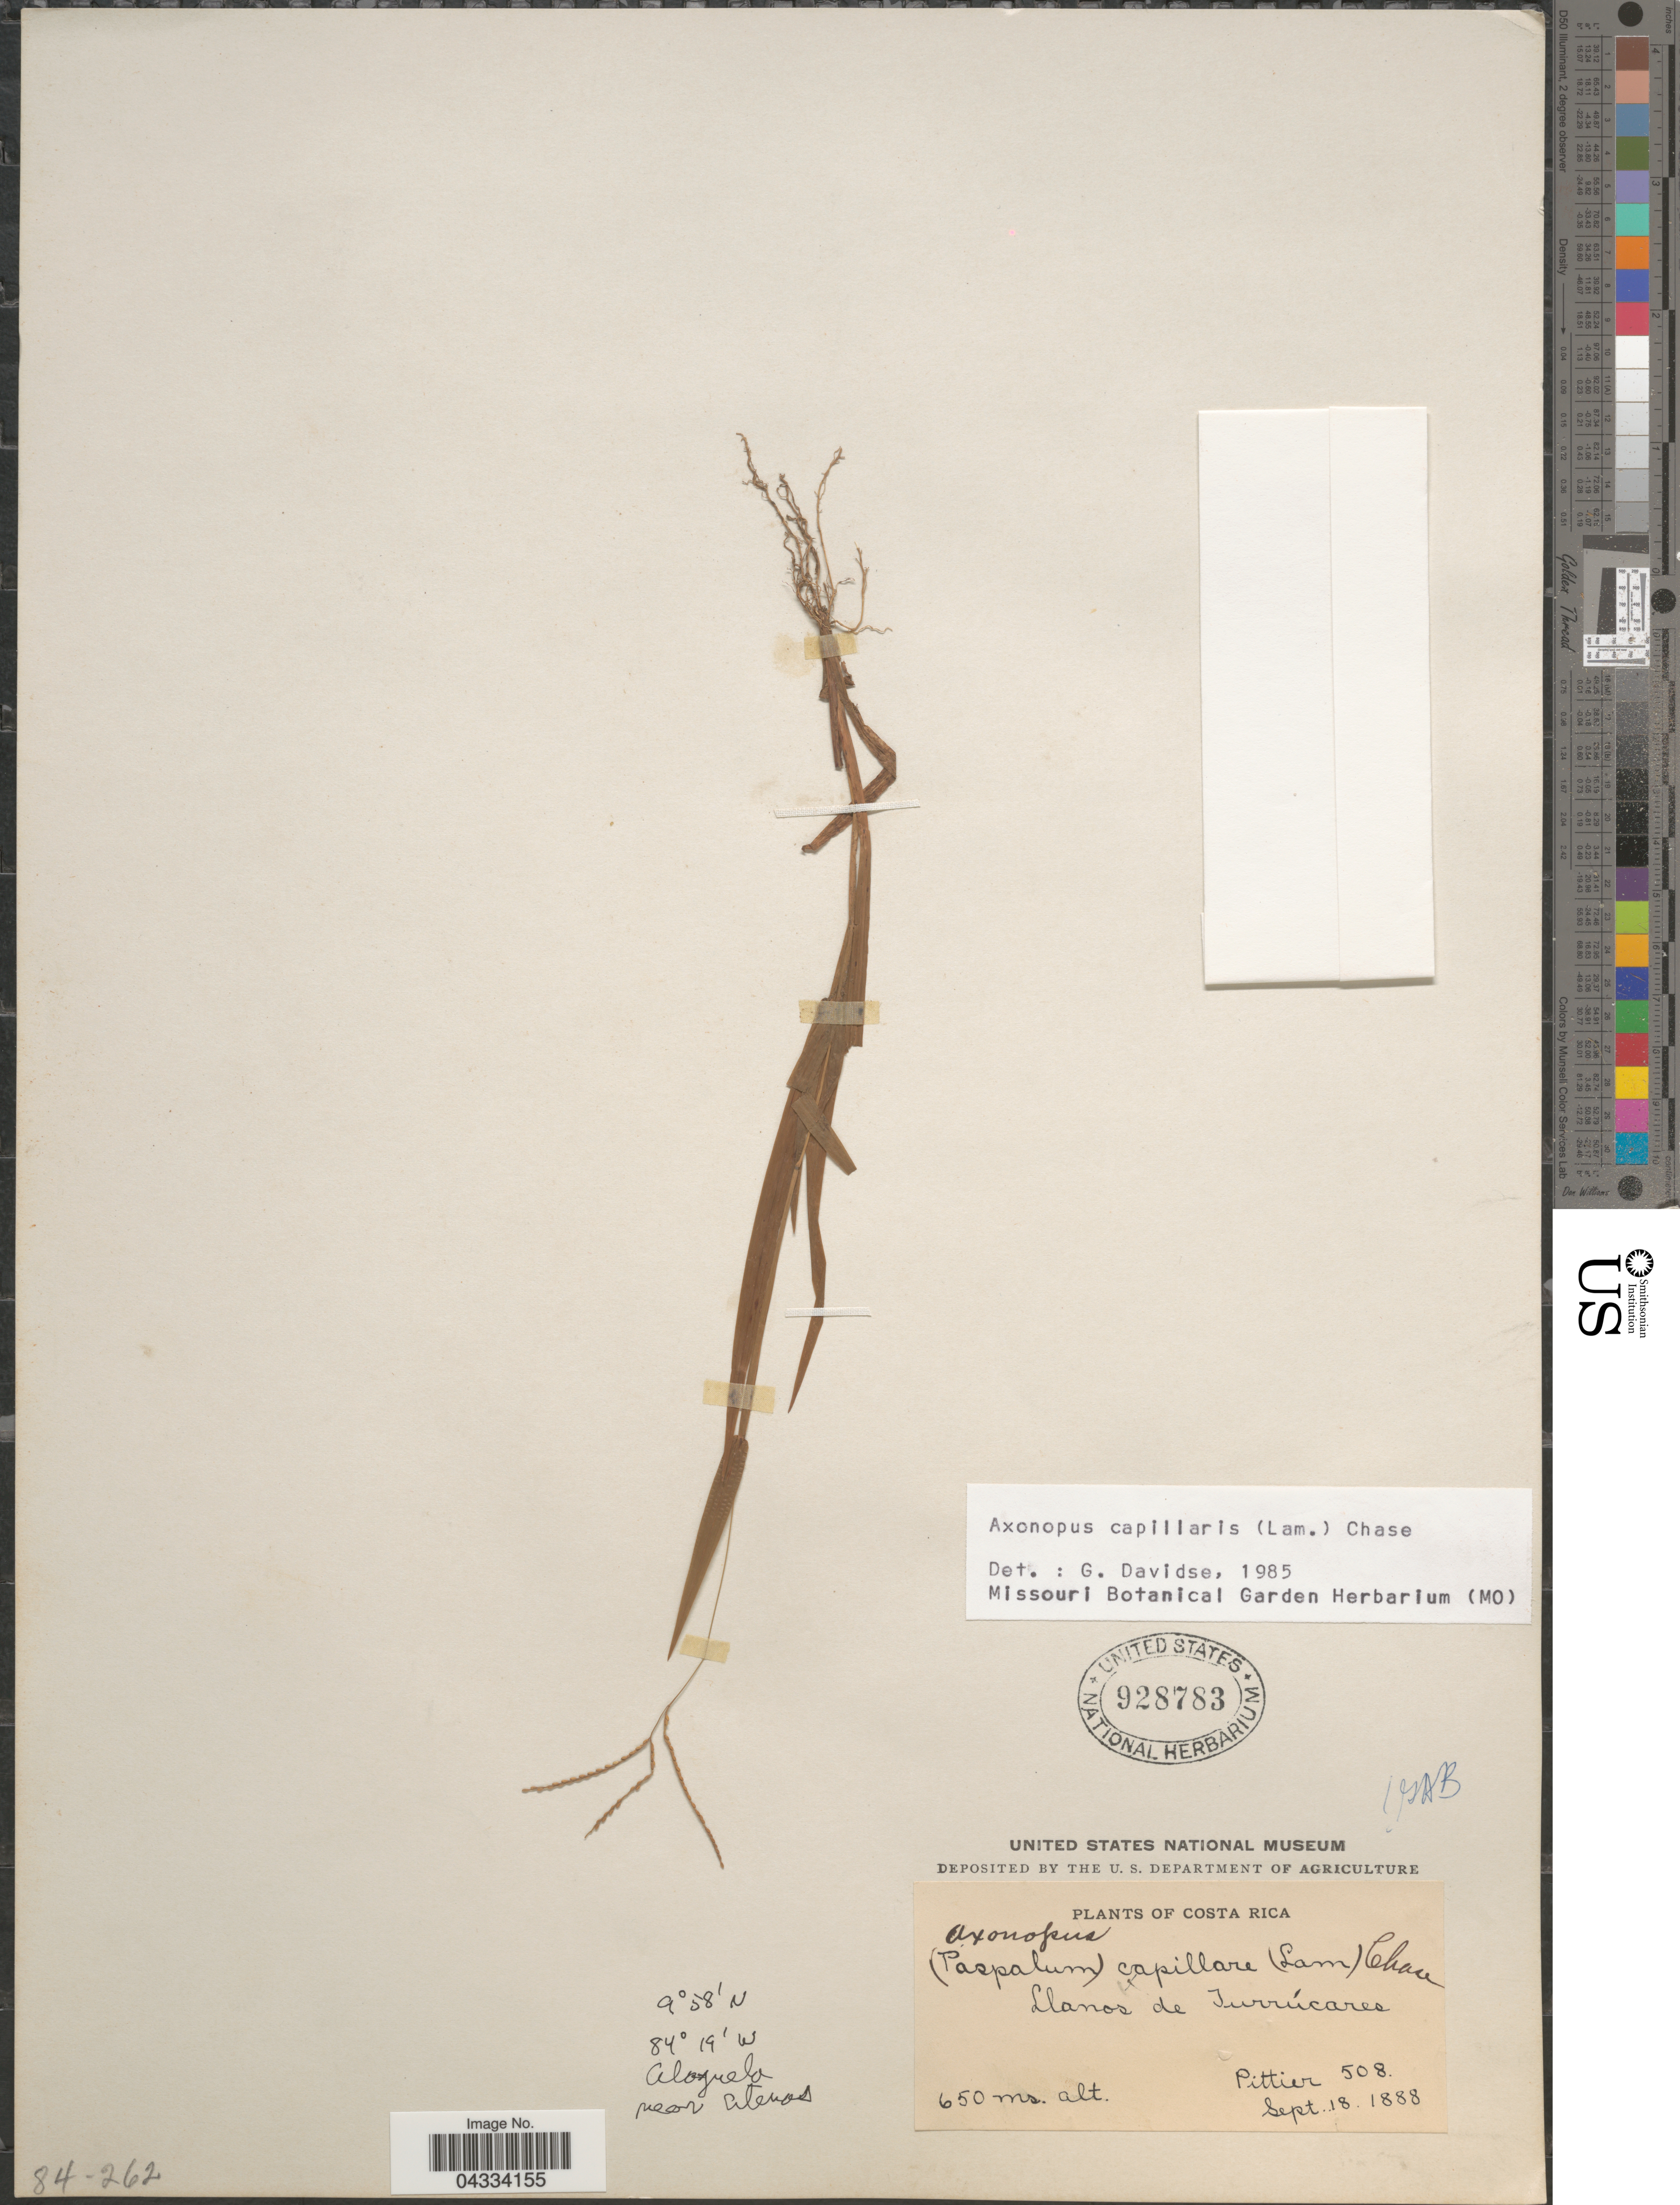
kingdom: Plantae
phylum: Tracheophyta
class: Liliopsida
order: Poales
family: Poaceae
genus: Axonopus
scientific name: Axonopus capillaris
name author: (Lam.) Chase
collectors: Pittier, --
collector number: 508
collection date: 1888-09-18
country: Costa Rica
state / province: Alajuela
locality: Llanos de Turrúcares. Near Atenas.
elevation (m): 650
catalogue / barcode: US 928783